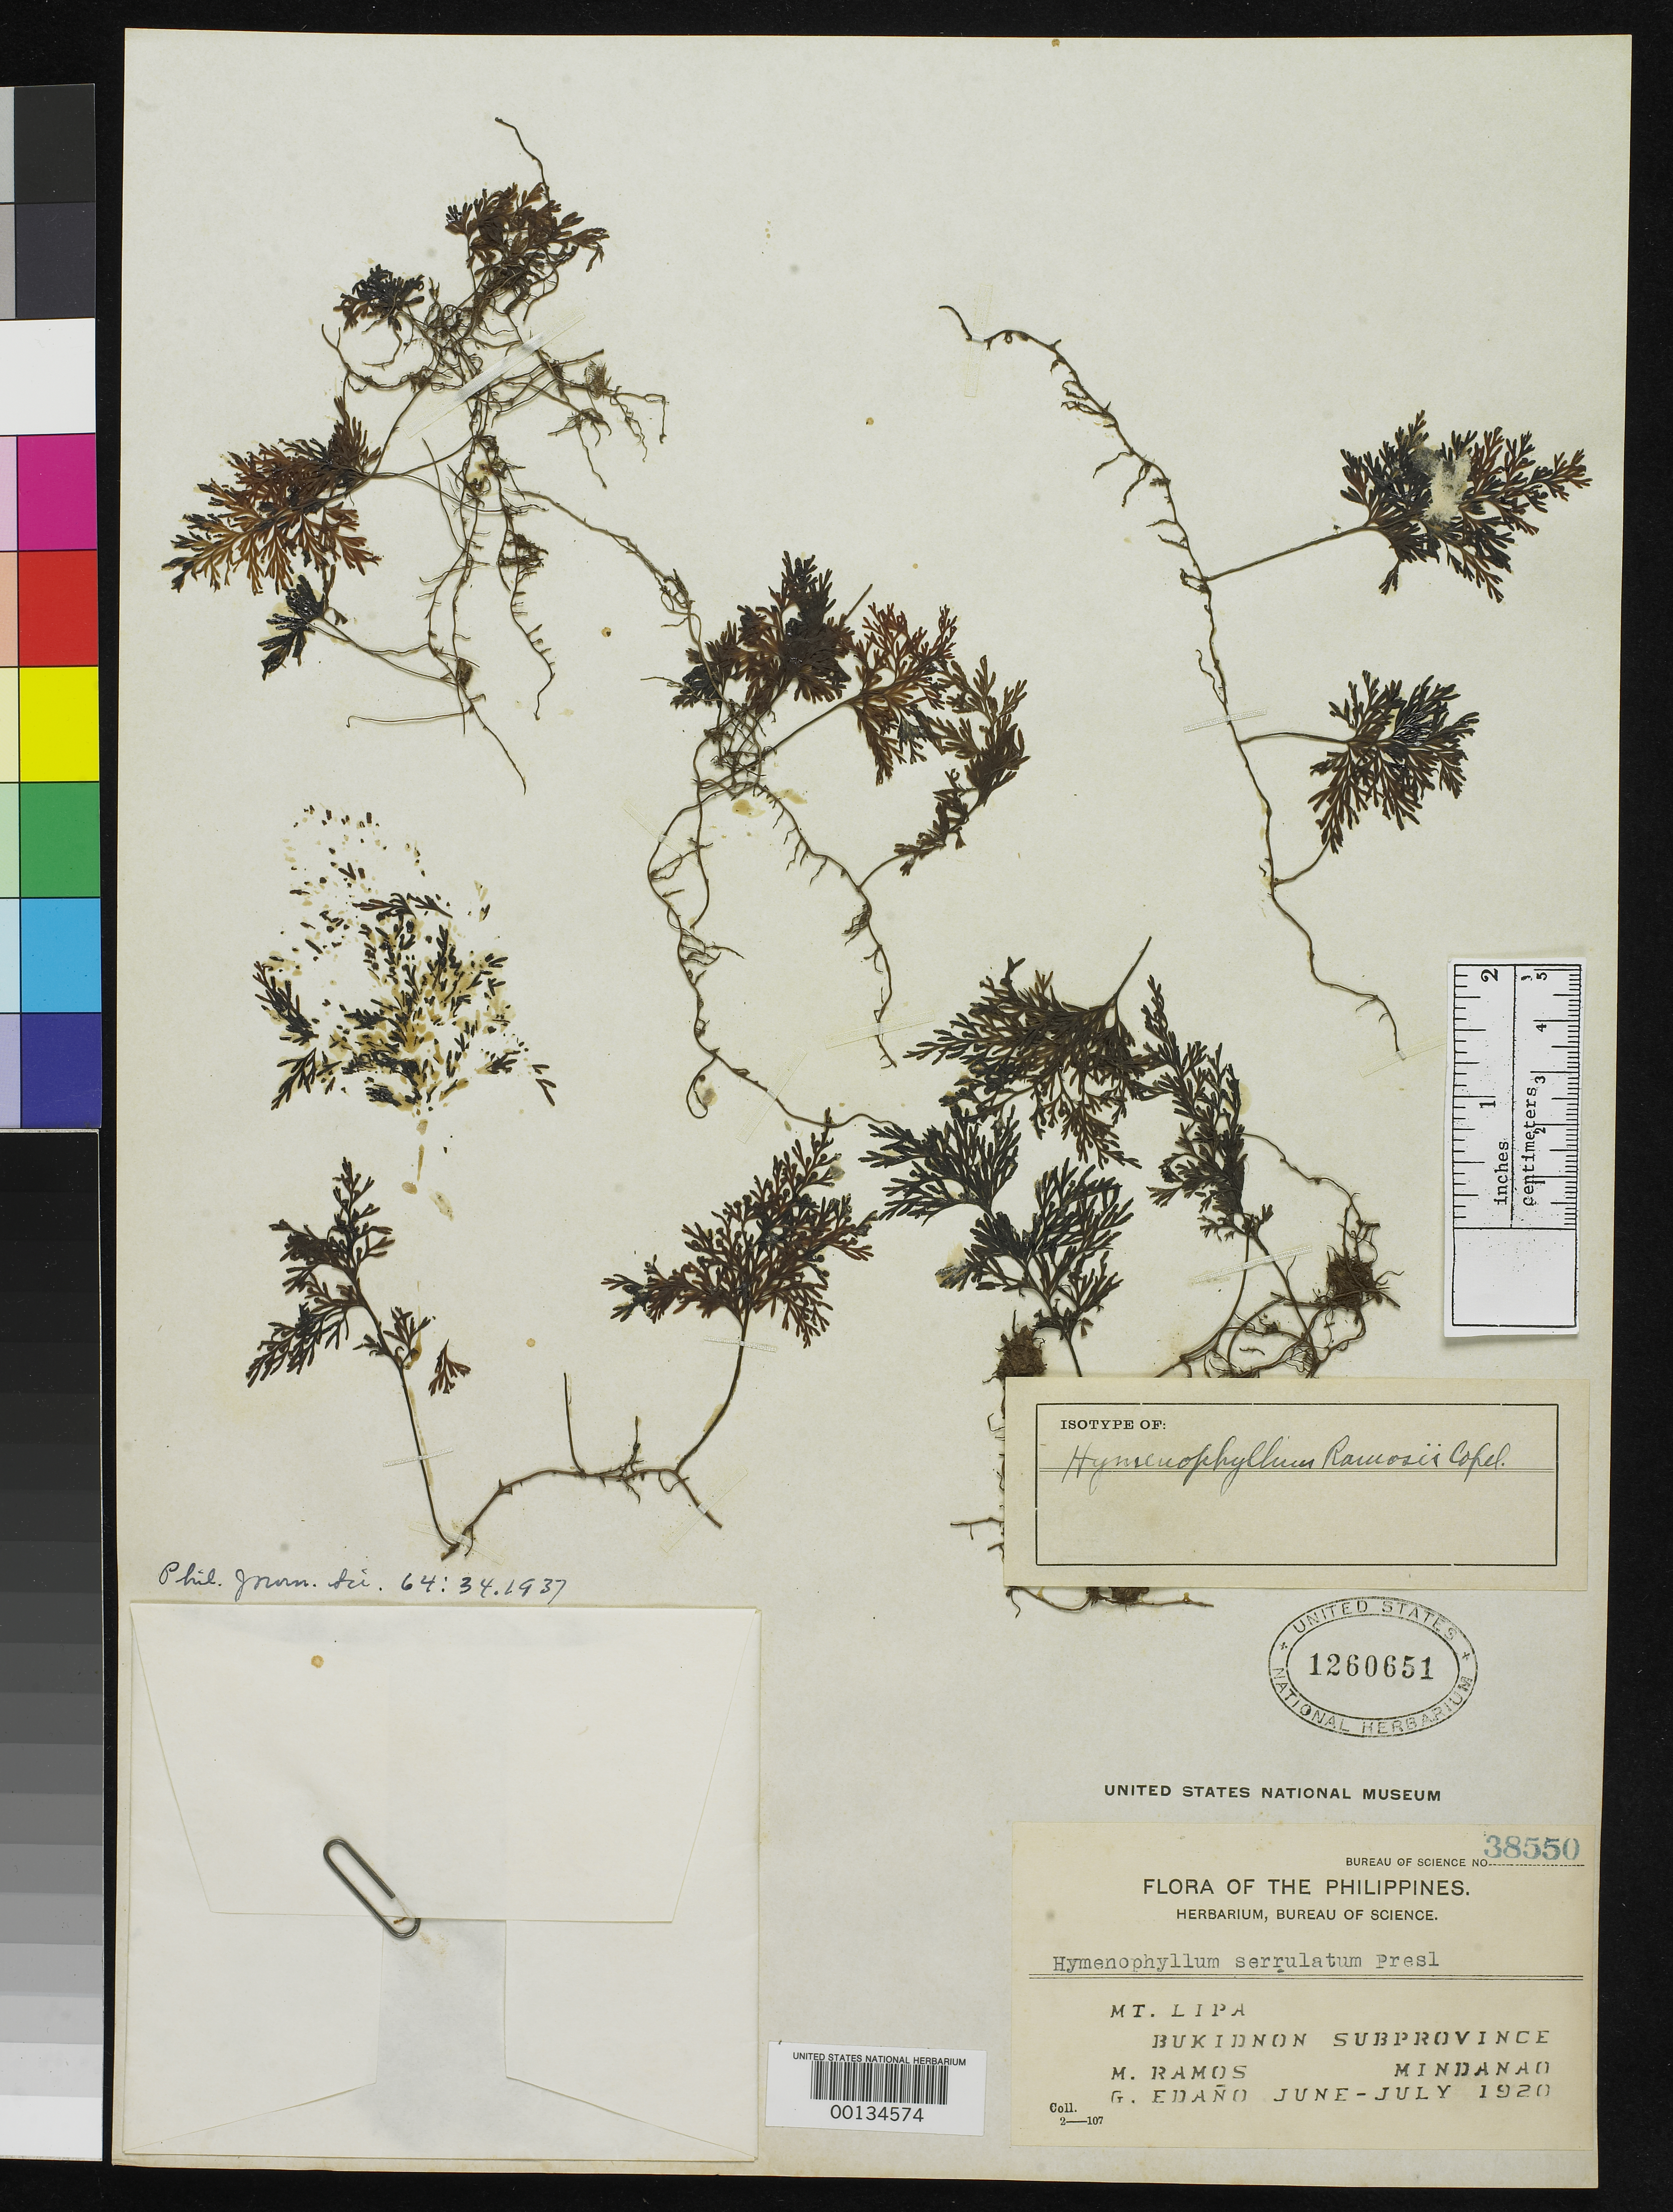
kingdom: Plantae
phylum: Tracheophyta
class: Polypodiopsida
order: Hymenophyllales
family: Hymenophyllaceae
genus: Hymenophyllum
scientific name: Hymenophyllum ramosii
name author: Copel.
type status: Isotype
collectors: M. Ramos & G. E. Edaño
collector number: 38550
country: Philippines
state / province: Northern Mindanao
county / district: Bukidnon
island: Mindanao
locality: Mt. Lipa.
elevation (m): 2000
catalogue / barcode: US 1260651